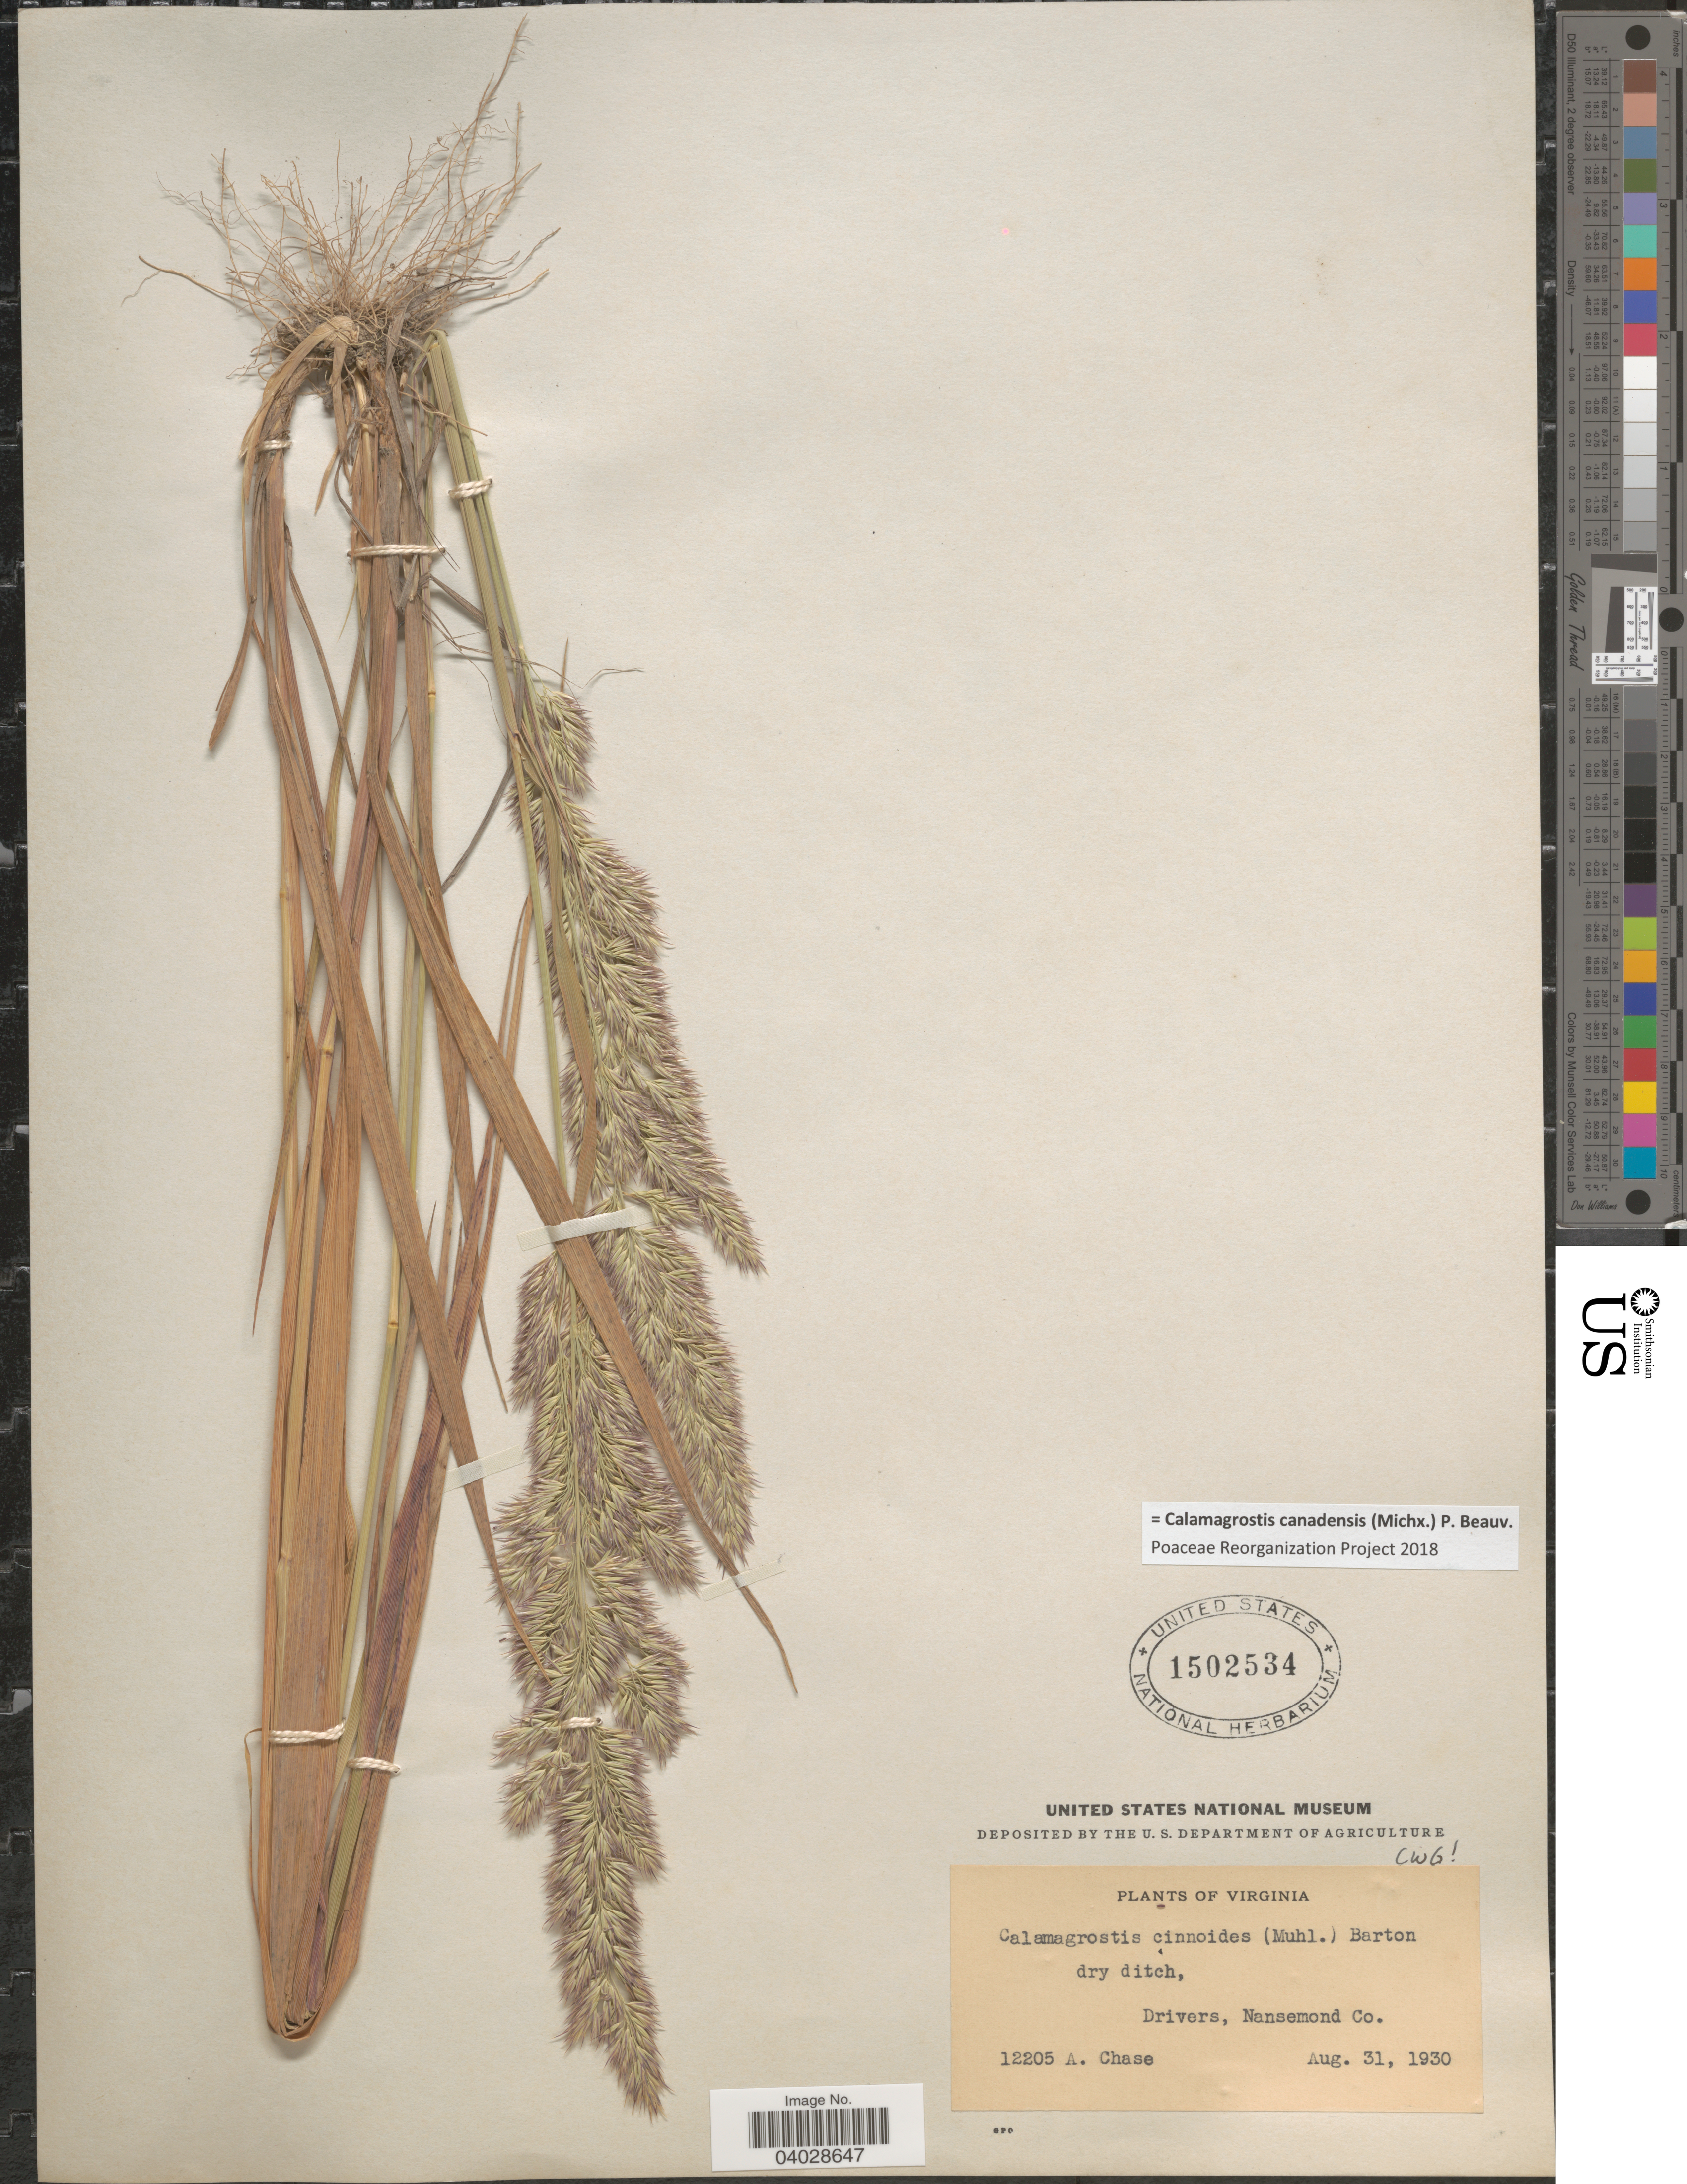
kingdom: Plantae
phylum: Tracheophyta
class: Liliopsida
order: Poales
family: Poaceae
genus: Calamagrostis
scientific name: Calamagrostis canadensis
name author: (Michx.) P. Beauv.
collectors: A. Chase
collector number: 12205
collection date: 1930-08-31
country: United States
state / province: Virginia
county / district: City of Suffolk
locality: Drivers, Nansemond Co.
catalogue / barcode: US 1502534